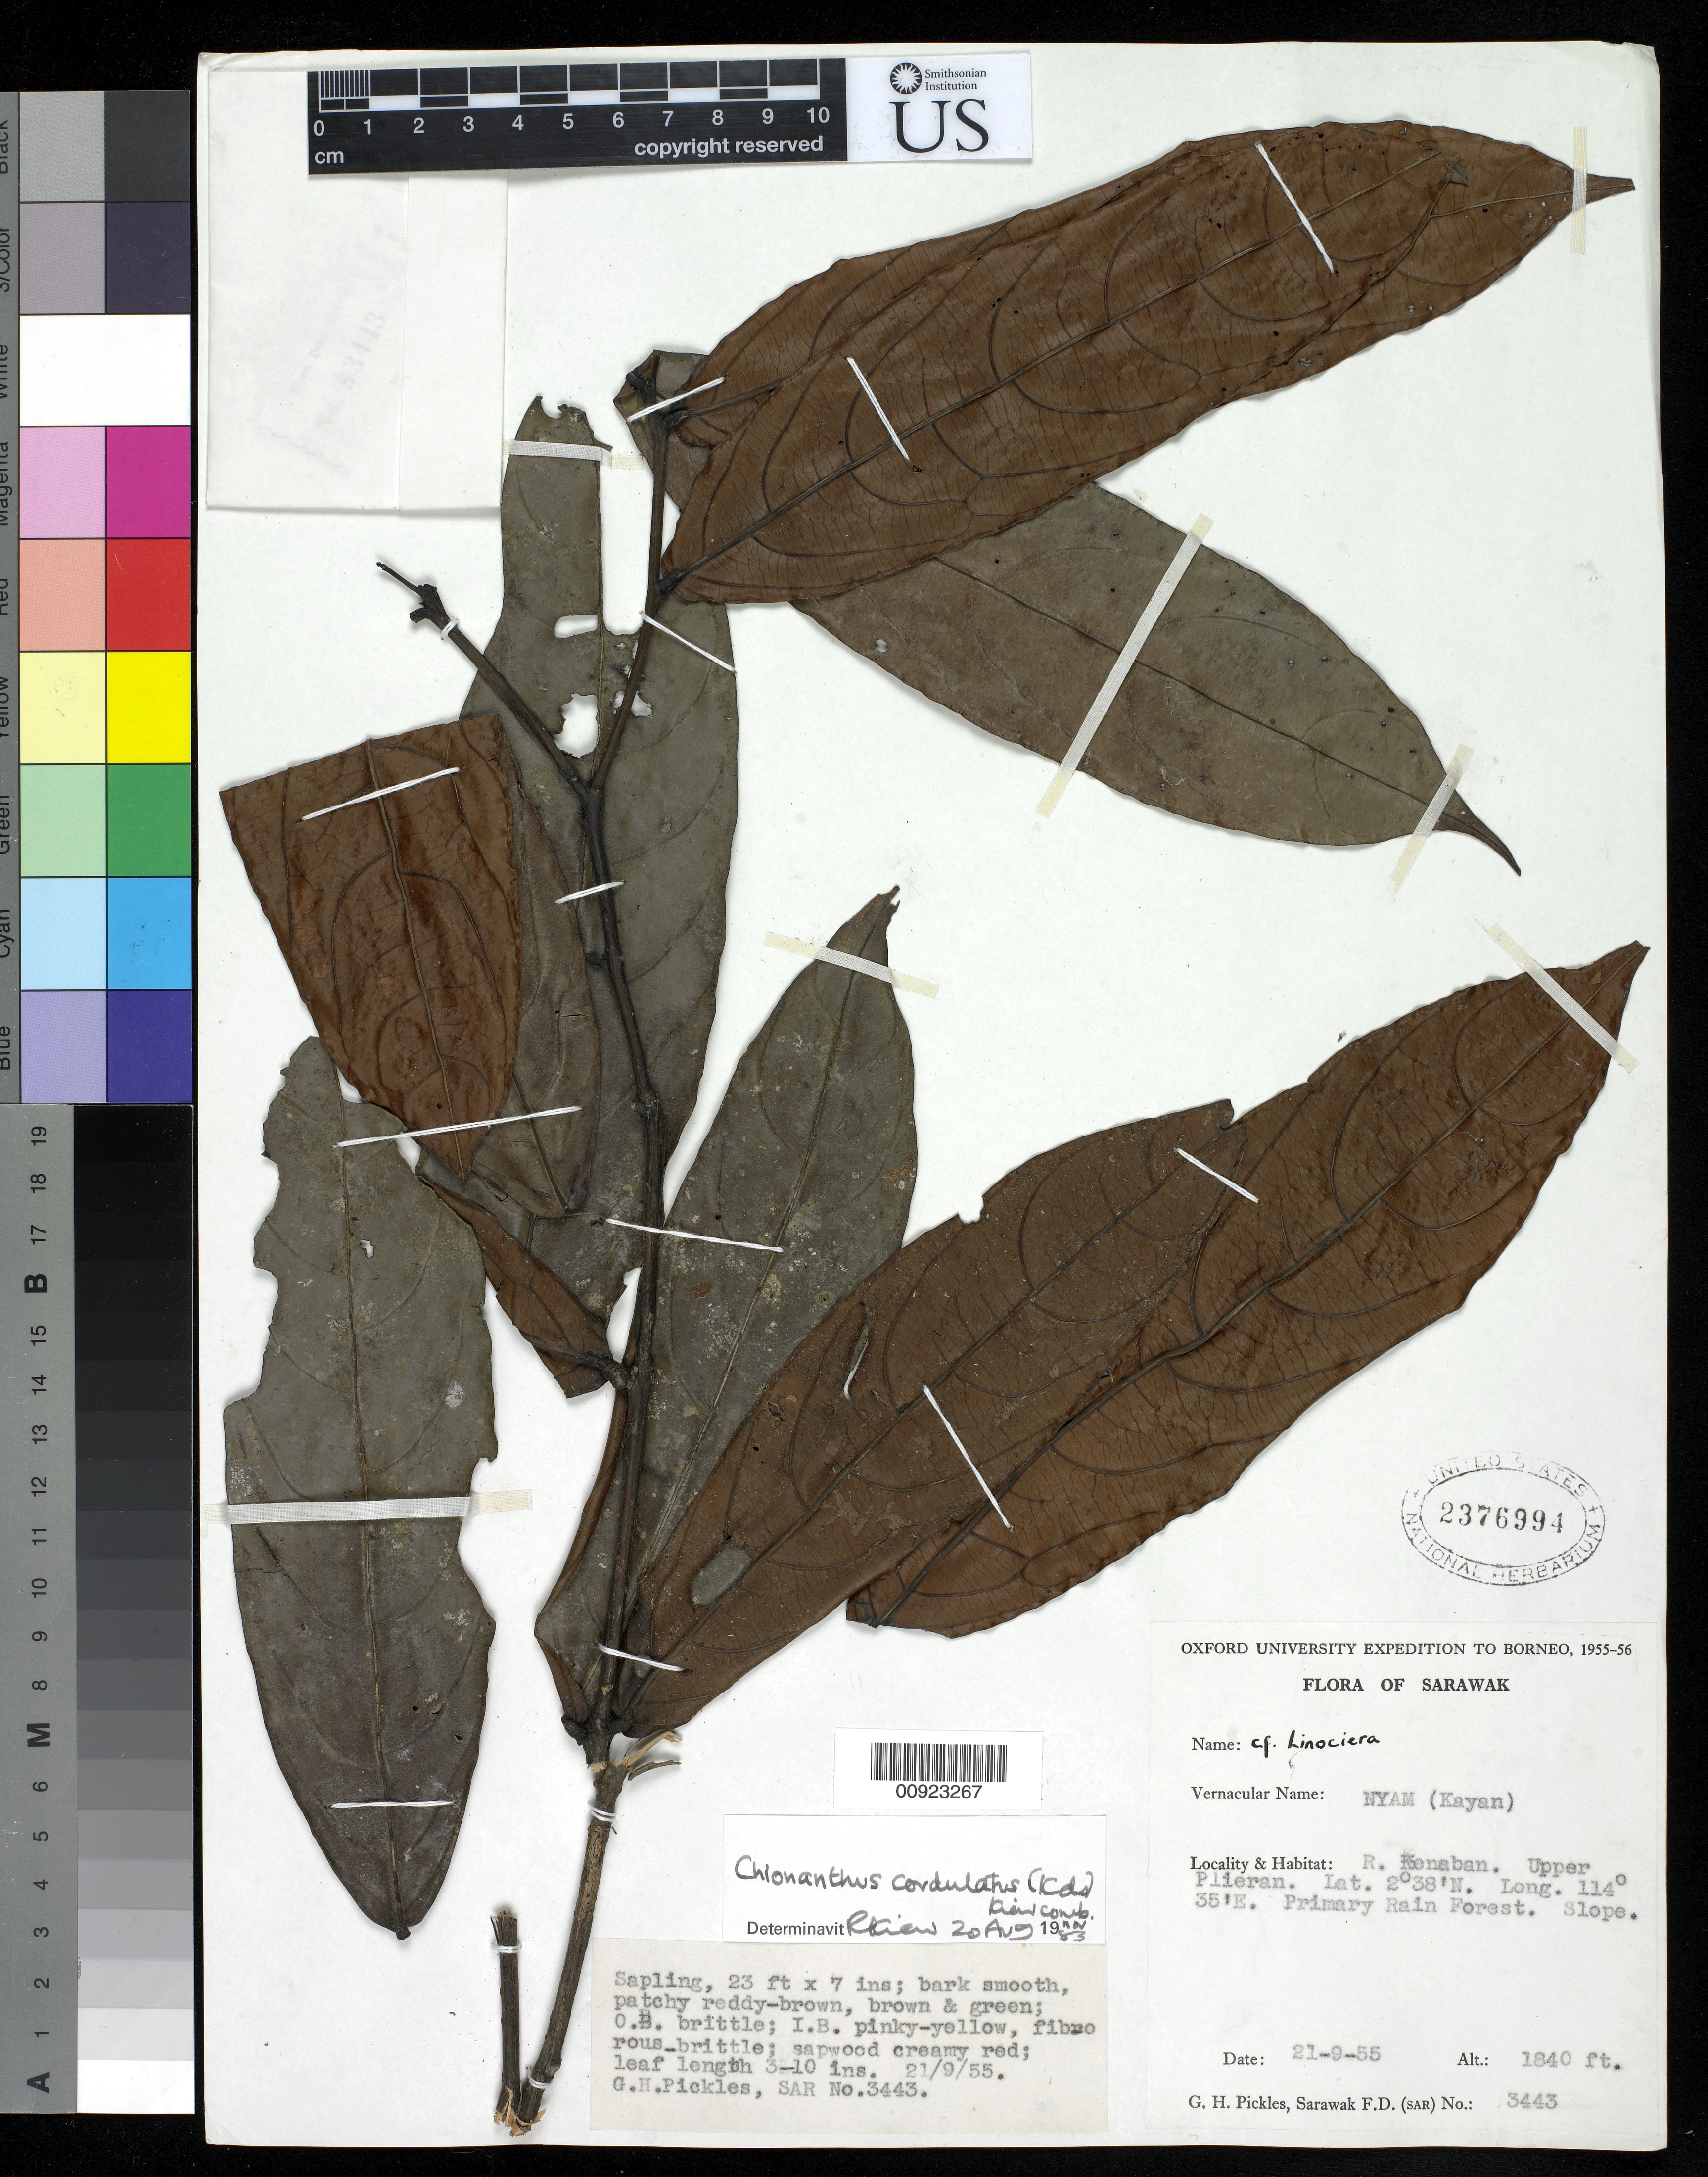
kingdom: Plantae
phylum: Tracheophyta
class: Magnoliopsida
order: Lamiales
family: Oleaceae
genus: Chionanthus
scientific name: Chionanthus cordulatus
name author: (Kds.) Kiew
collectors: G. Pickles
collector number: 3443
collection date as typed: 21 Sep 1955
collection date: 1955-09-21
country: Malaysia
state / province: Sarawak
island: Borneo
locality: Upper Plieran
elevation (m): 561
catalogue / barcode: US 2376994